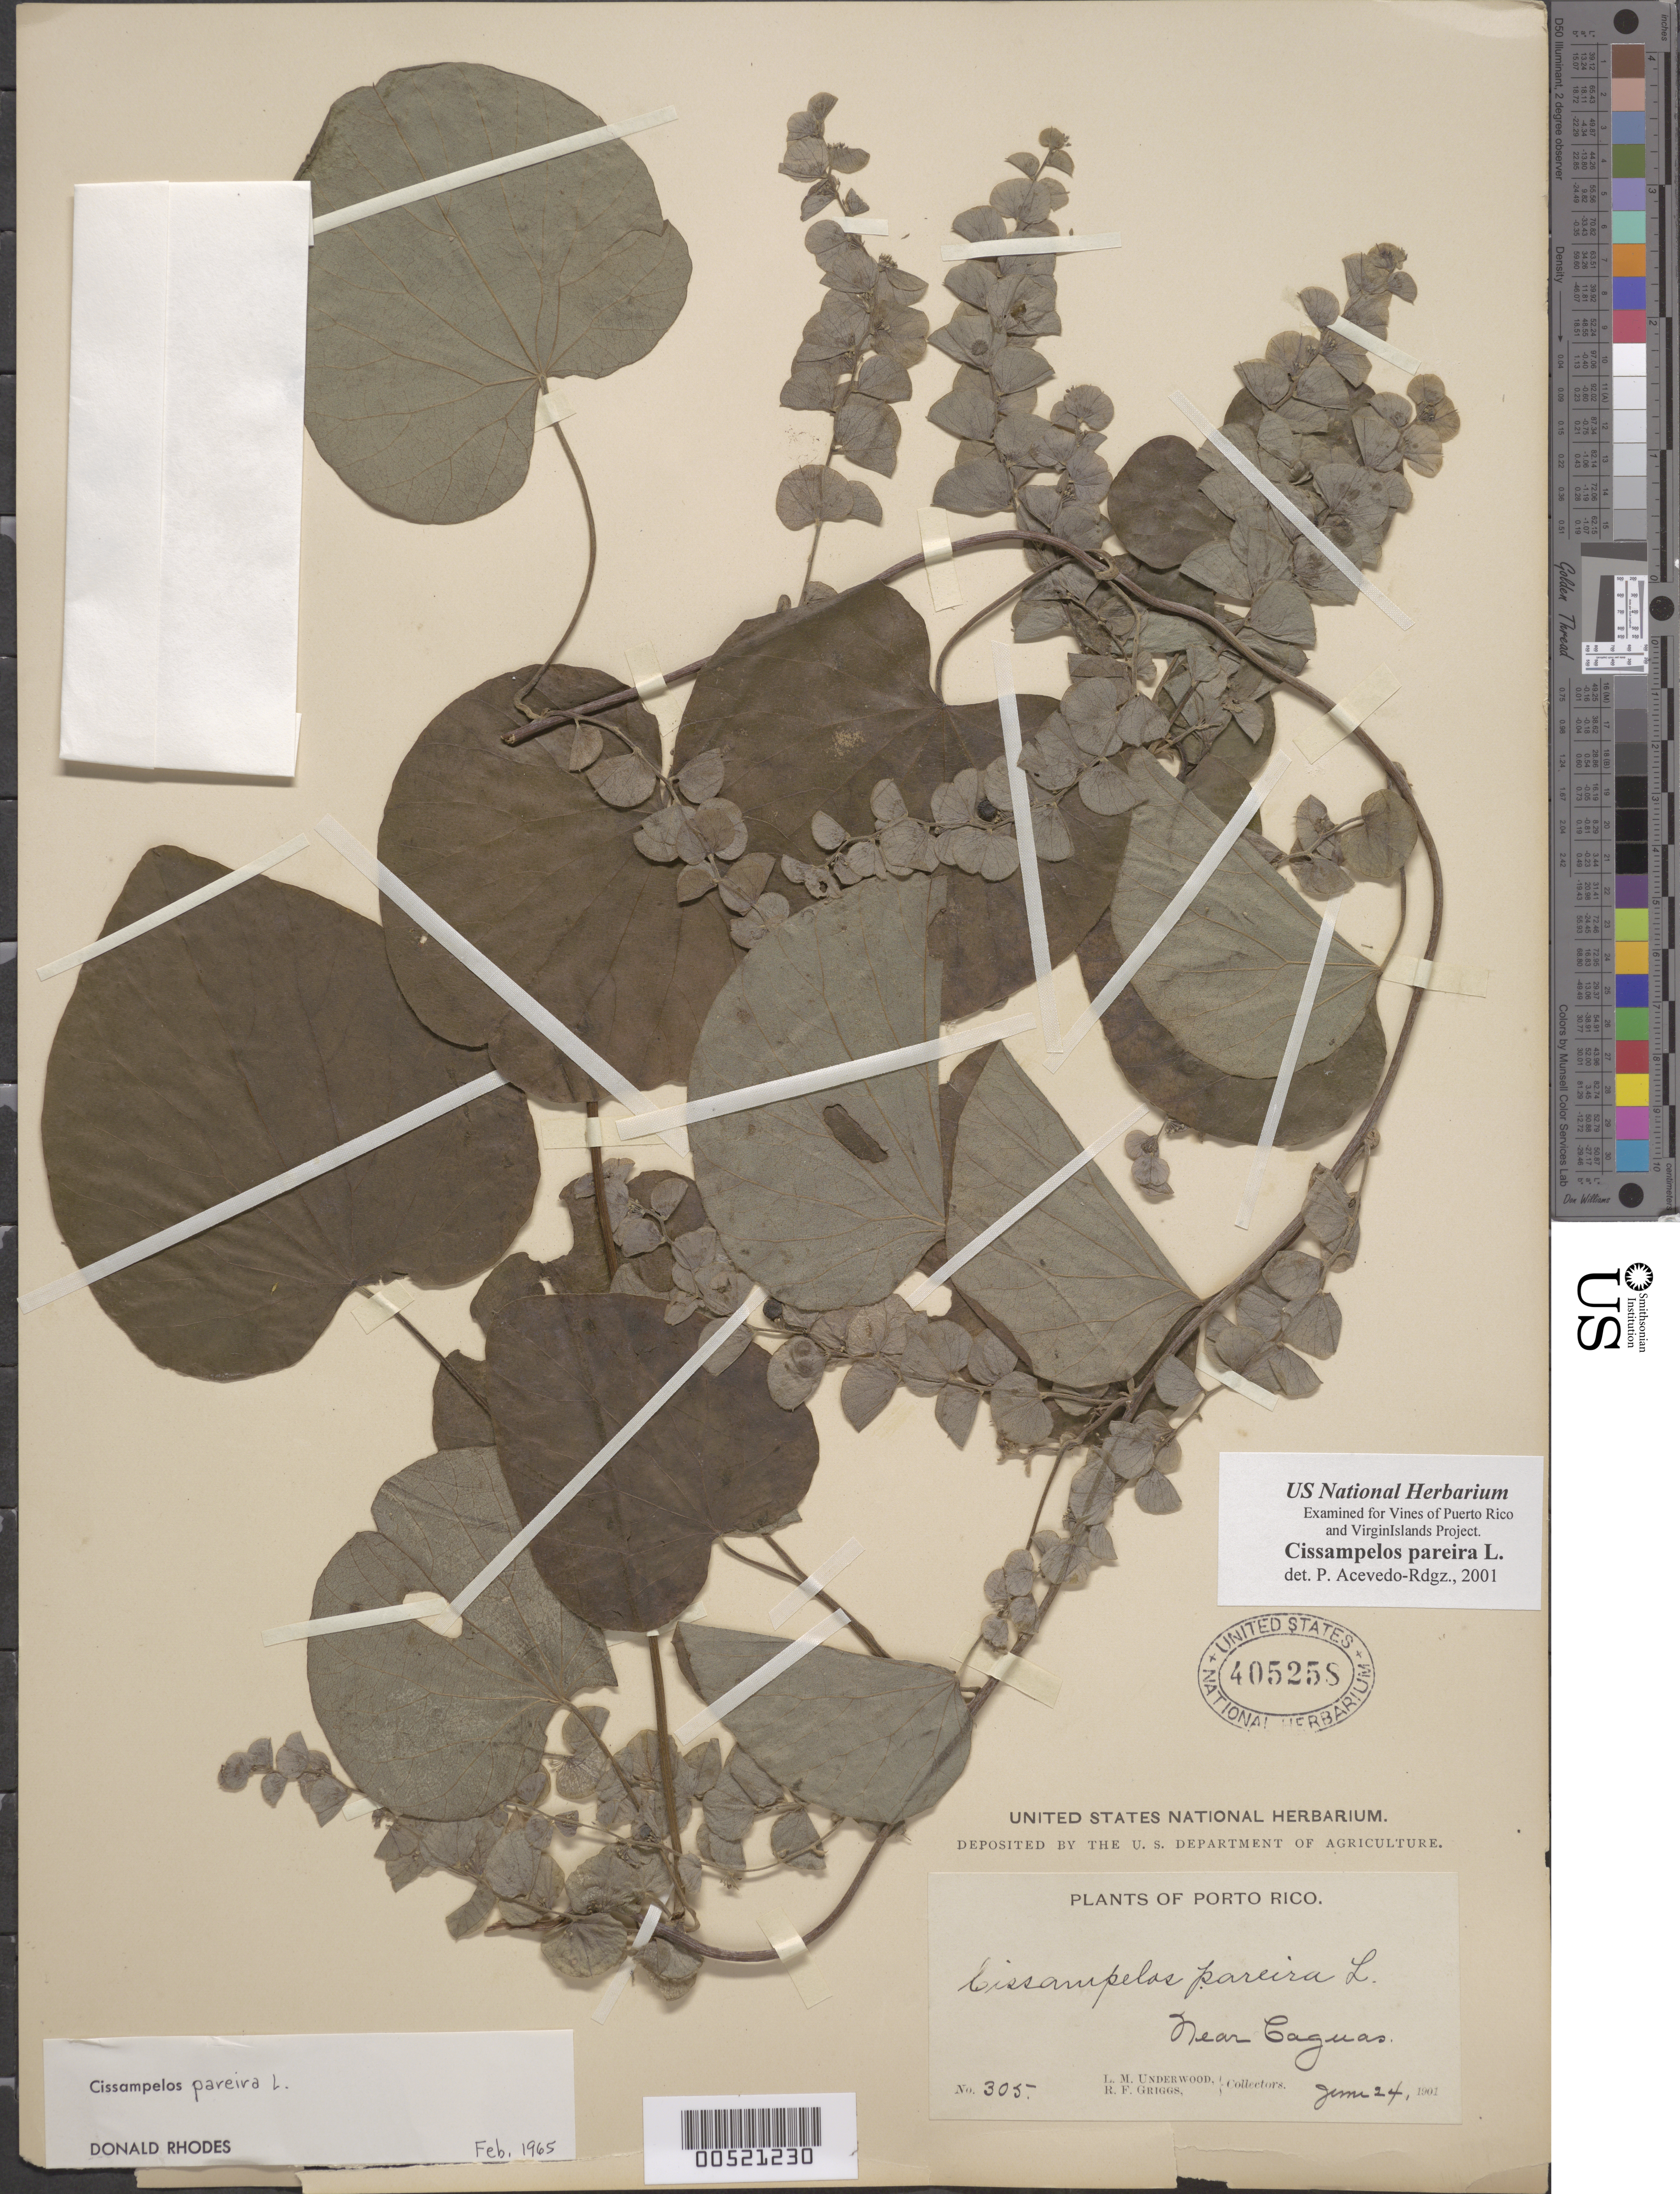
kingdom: Plantae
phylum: Tracheophyta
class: Magnoliopsida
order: Ranunculales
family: Menispermaceae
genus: Cissampelos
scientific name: Cissampelos pareira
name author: L.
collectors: L. M. Underwood & R. F. Griggs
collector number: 305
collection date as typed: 24 Jun 1901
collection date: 1901-06-24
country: Puerto Rico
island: Greater Antilles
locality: near Caguas.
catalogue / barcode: US 405258